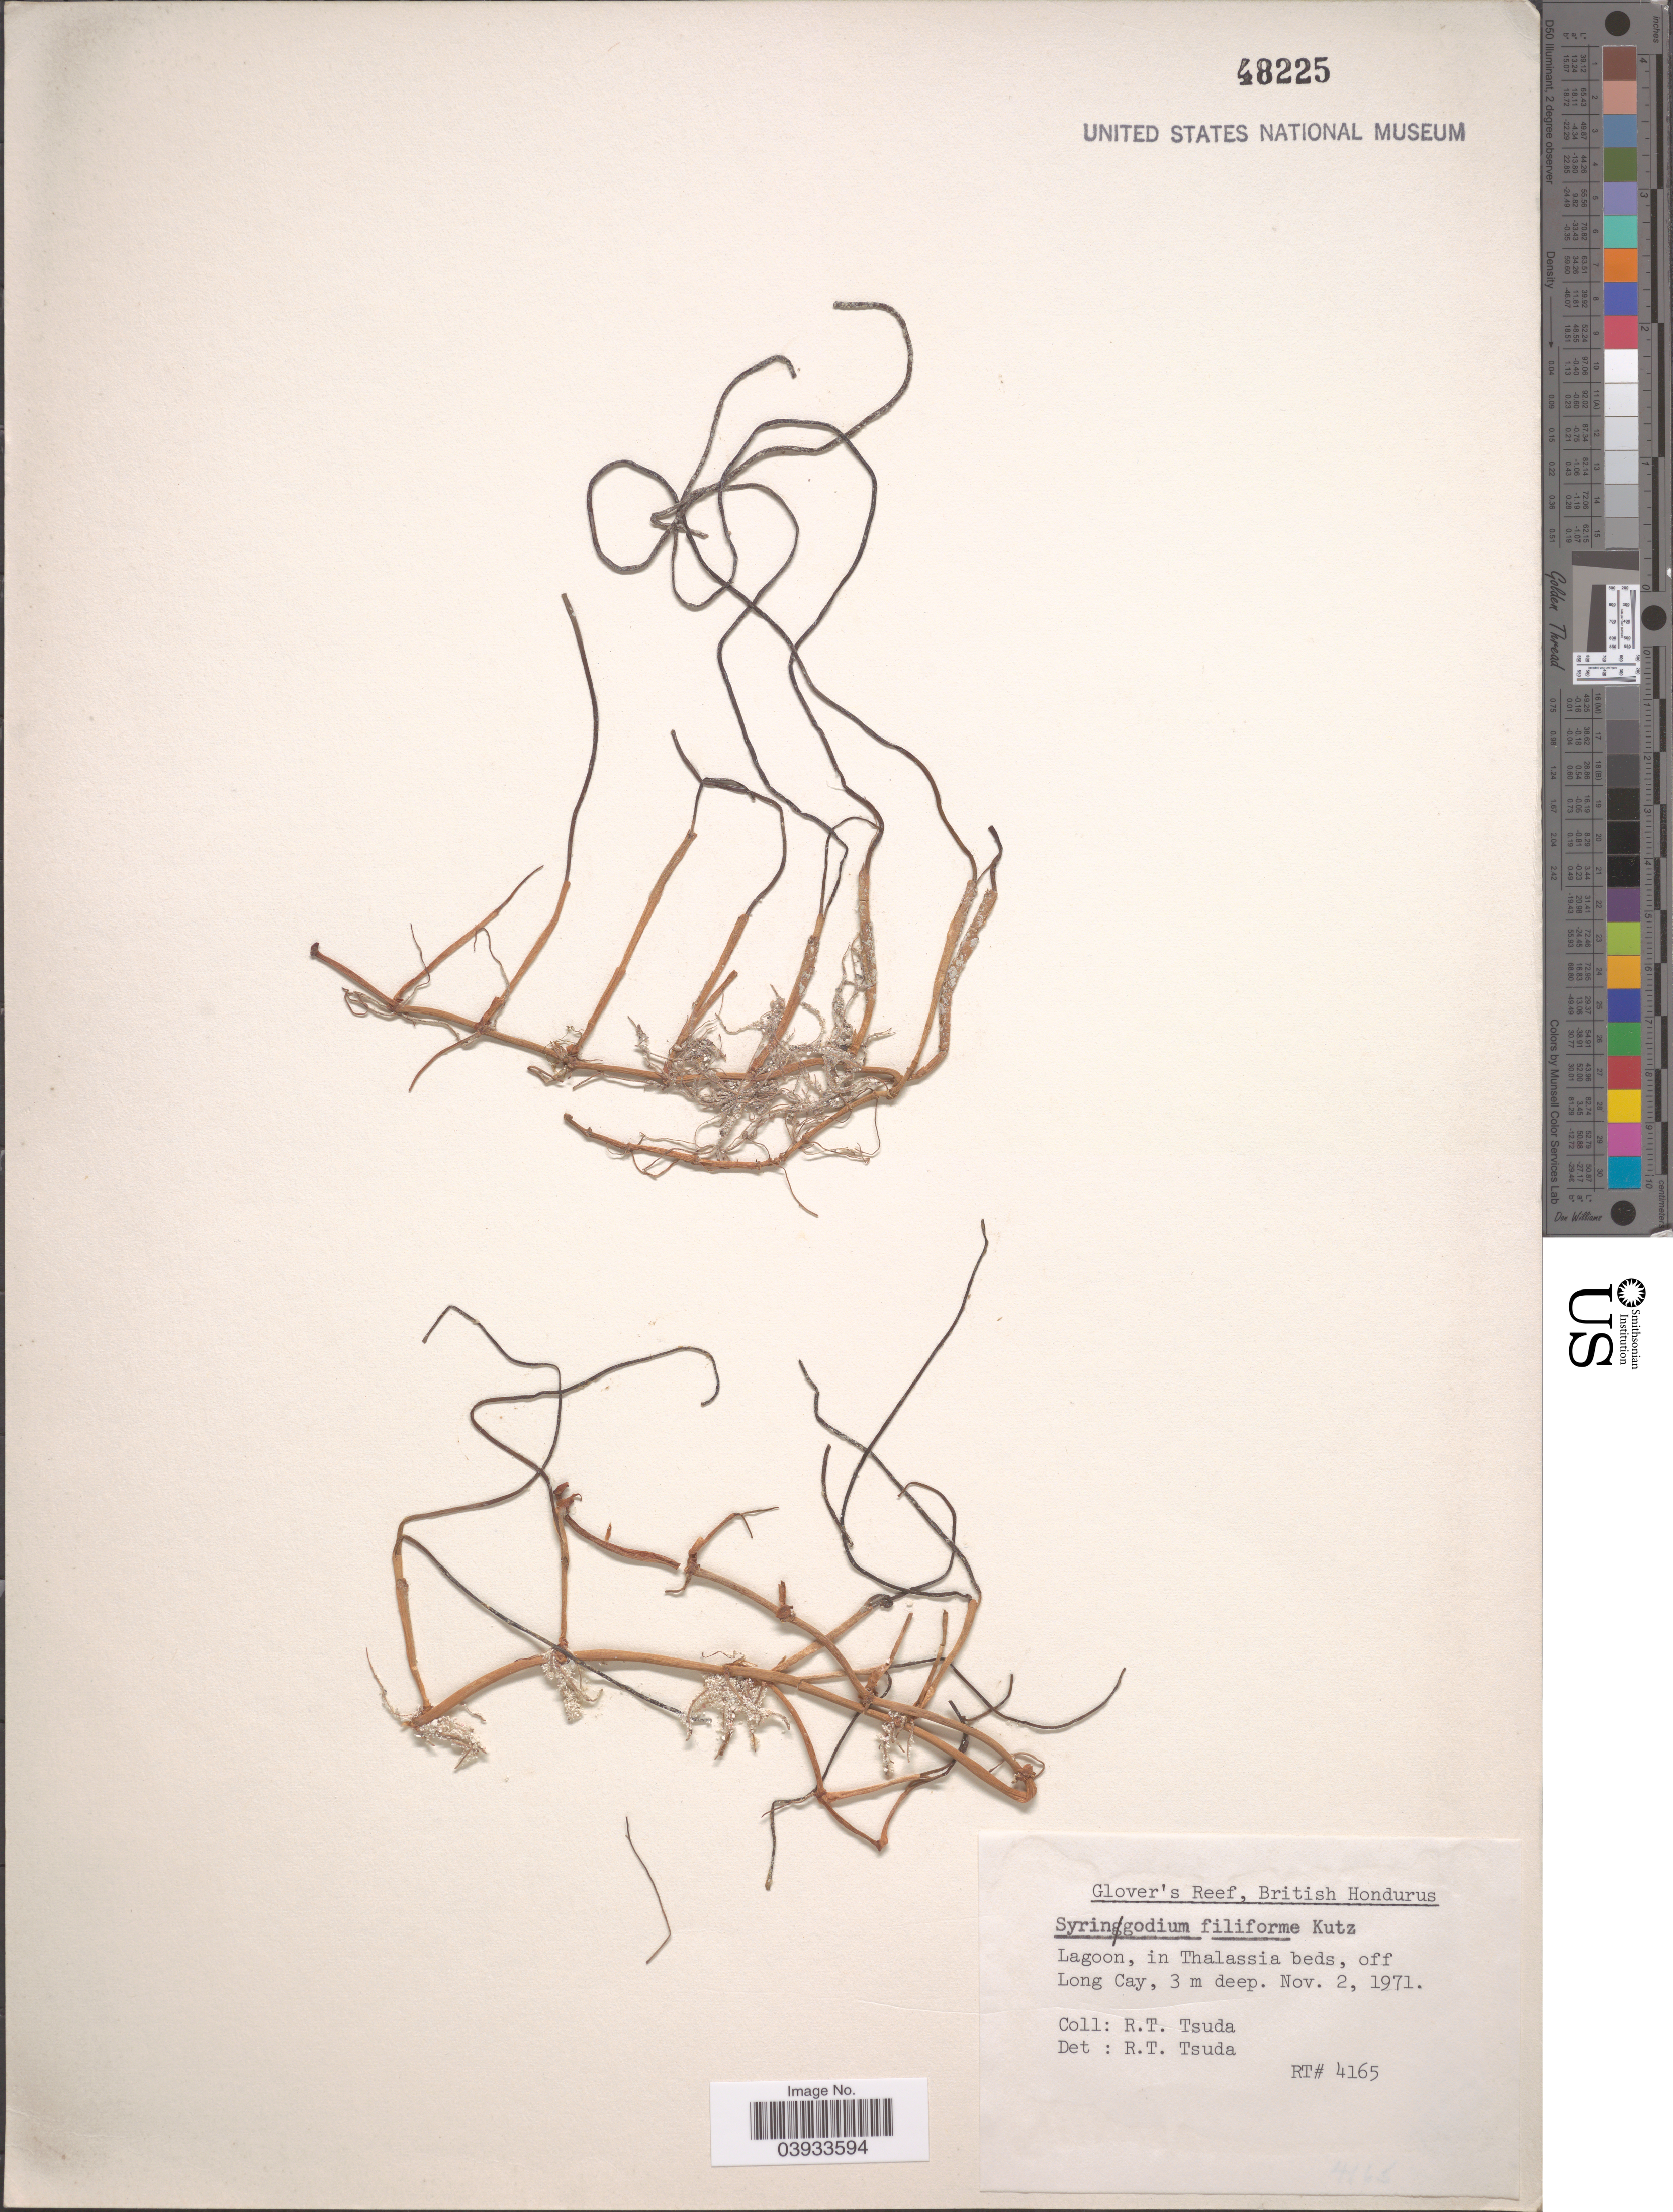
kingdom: Plantae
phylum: Tracheophyta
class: Liliopsida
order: Alismatales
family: Cymodoceaceae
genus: Syringodium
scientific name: Syringodium filiforme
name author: Kütz.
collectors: R. Tsuda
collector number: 4165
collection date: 1971-11-02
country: Belize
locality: Glover's Reef, British Honduras. Lagoon, off Long Cay.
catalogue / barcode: US 48225